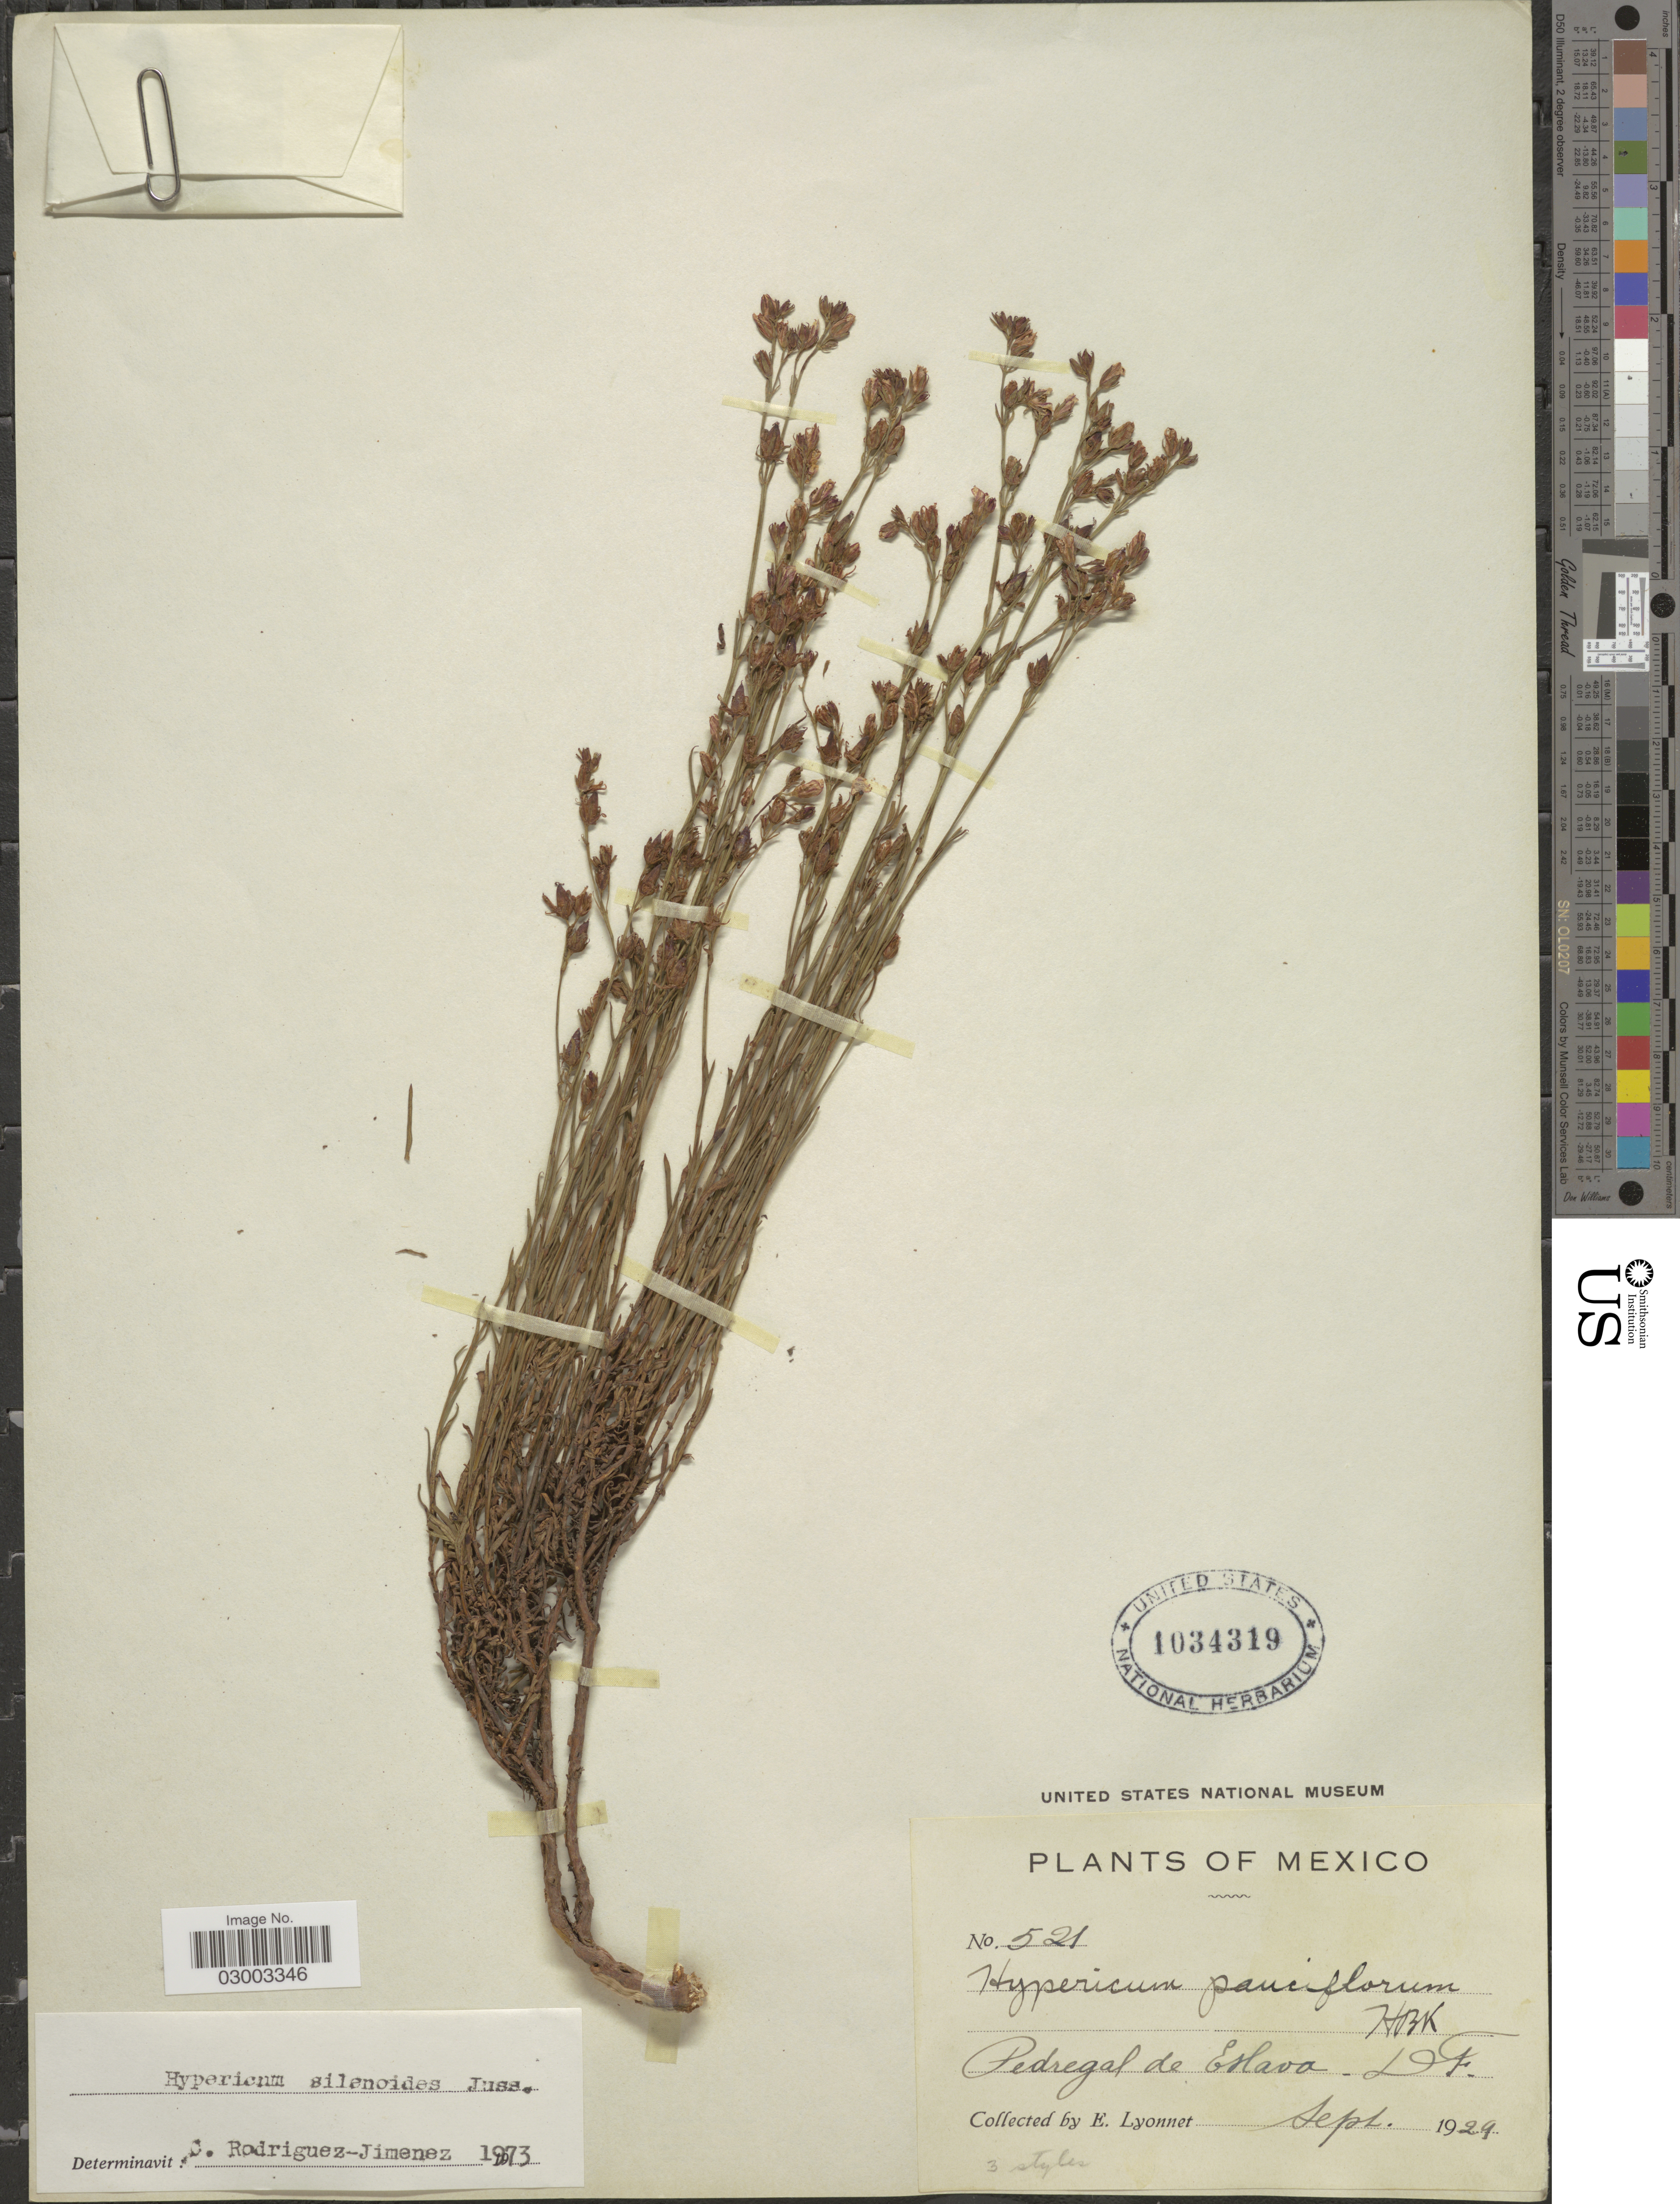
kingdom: Plantae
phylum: Tracheophyta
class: Magnoliopsida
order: Malpighiales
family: Hypericaceae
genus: Hypericum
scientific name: Hypericum silenoides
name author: Juss.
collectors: E. Lyonnet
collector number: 521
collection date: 1929-09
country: Mexico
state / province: Distrito Federal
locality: Pedregal de Eslava. D.F.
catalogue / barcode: US 1034319